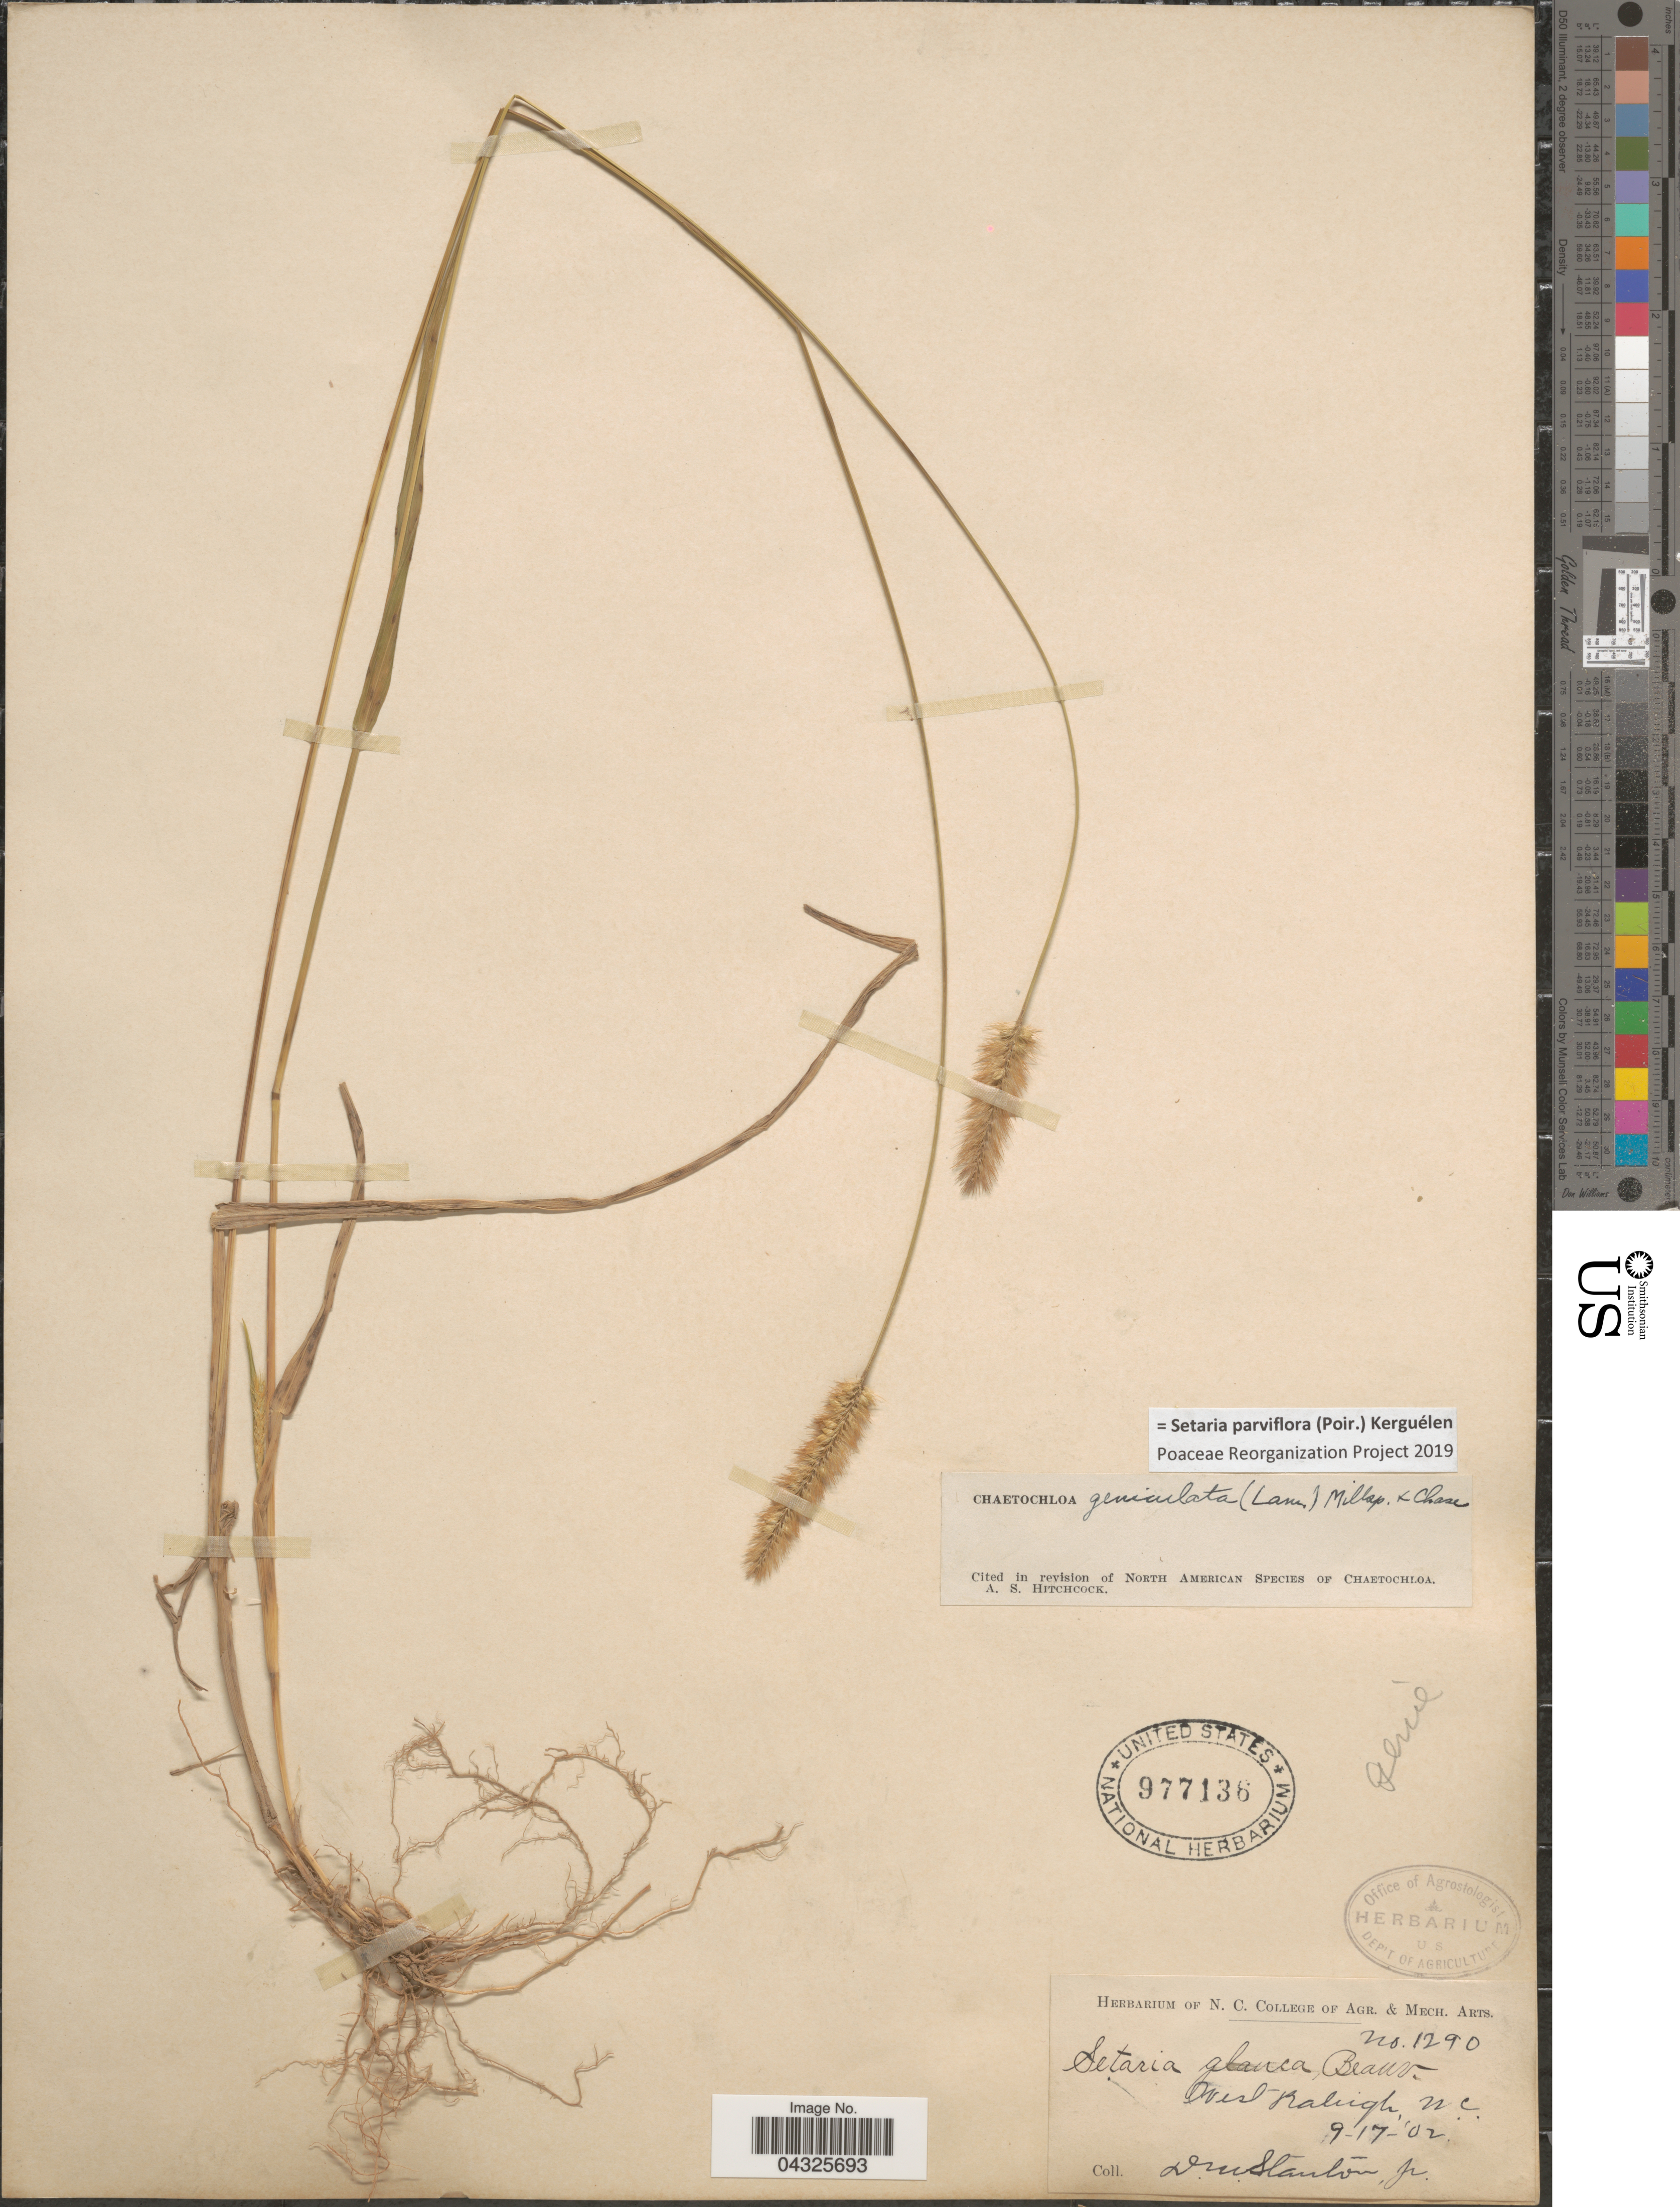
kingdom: Plantae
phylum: Tracheophyta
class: Liliopsida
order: Poales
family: Poaceae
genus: Setaria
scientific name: Setaria parviflora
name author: (Poir.) Kerguélen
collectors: D. Stanton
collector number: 1290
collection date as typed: Transcribed d/m/y: 17/9/2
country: United States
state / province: North Carolina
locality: West Raleigh.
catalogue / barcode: US 977136